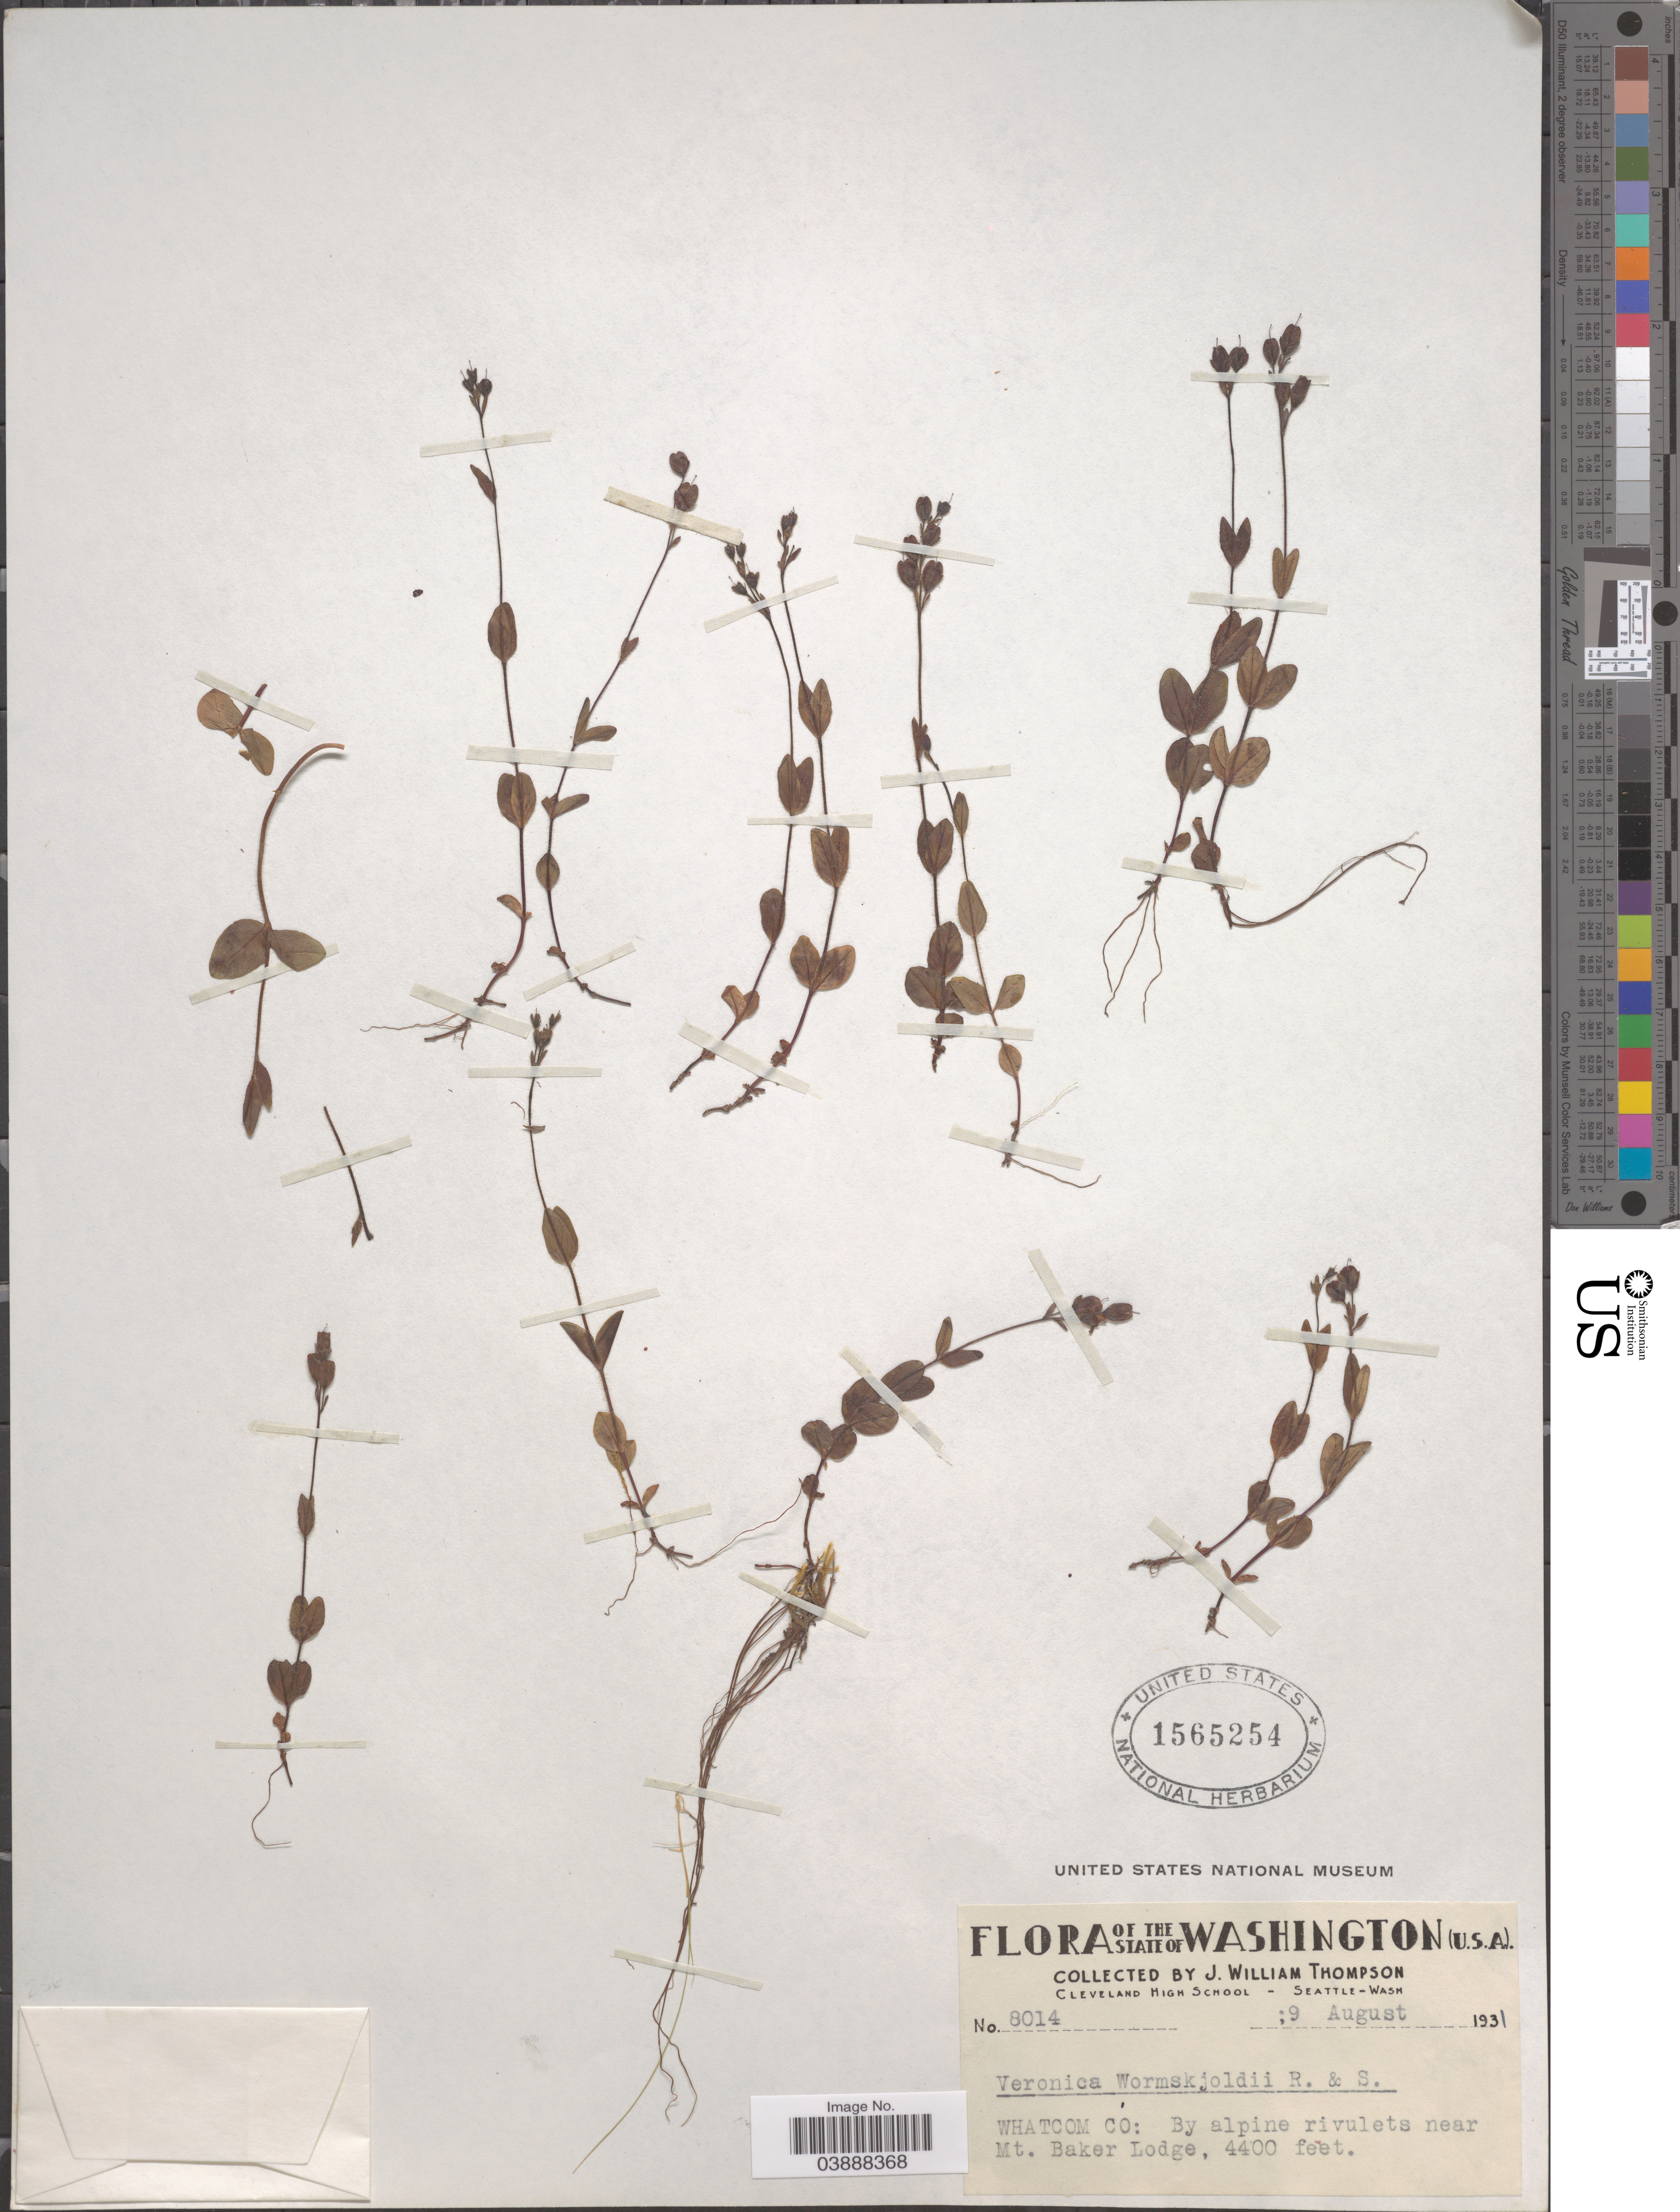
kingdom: Plantae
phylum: Tracheophyta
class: Magnoliopsida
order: Lamiales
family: Plantaginaceae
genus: Veronica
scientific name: Veronica wormskjoldii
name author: Roem. & Schult.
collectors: J. W. Thompson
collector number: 8014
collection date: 1931-08-09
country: United States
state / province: Washington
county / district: Whitman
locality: Whatcom Co: By alpine rivulets near Mt. Baker Lodge.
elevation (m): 1341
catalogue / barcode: US 1565254